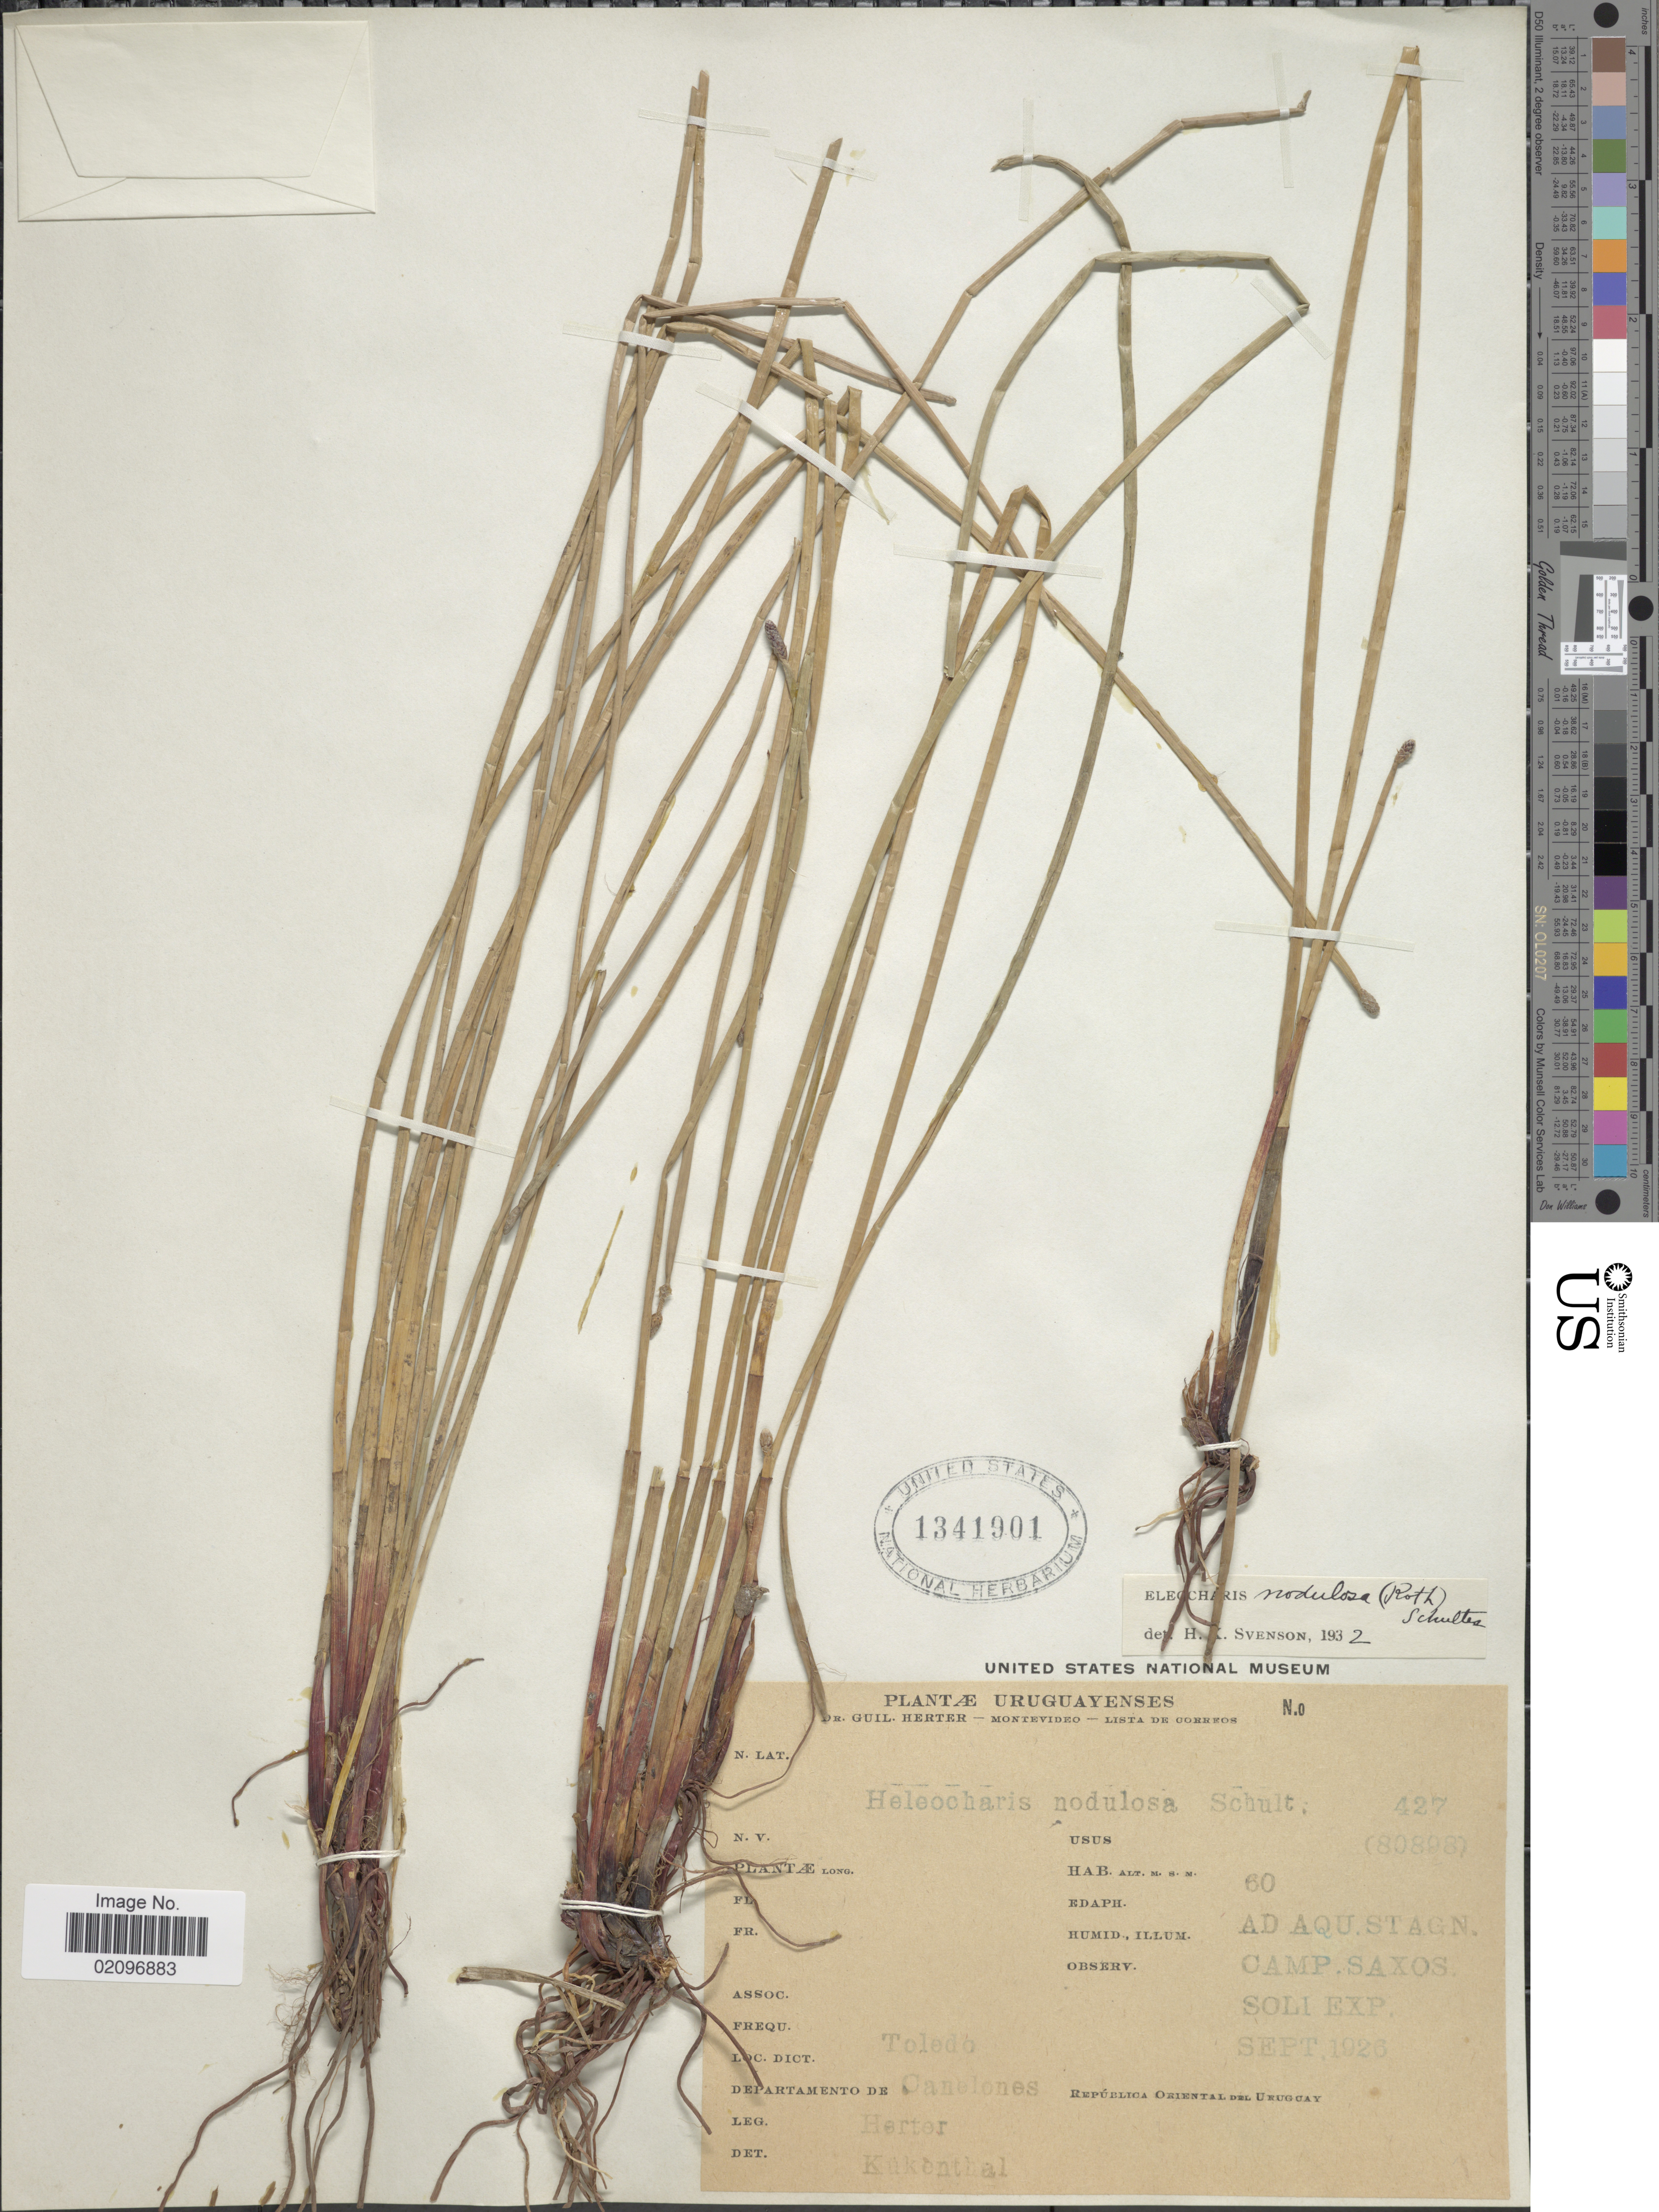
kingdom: Plantae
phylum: Tracheophyta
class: Liliopsida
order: Poales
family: Cyperaceae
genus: Eleocharis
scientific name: Eleocharis montana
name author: (Kunth) Roem. & Schult.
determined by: Strong, Mark T., (BOT), Smithsonian Institution - National Museum of Natural History (UNITED STATES)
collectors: G. Herter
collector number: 427/80898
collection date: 1926-09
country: Belize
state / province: Toledo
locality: Toledo, Canelones.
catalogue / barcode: US 1341901